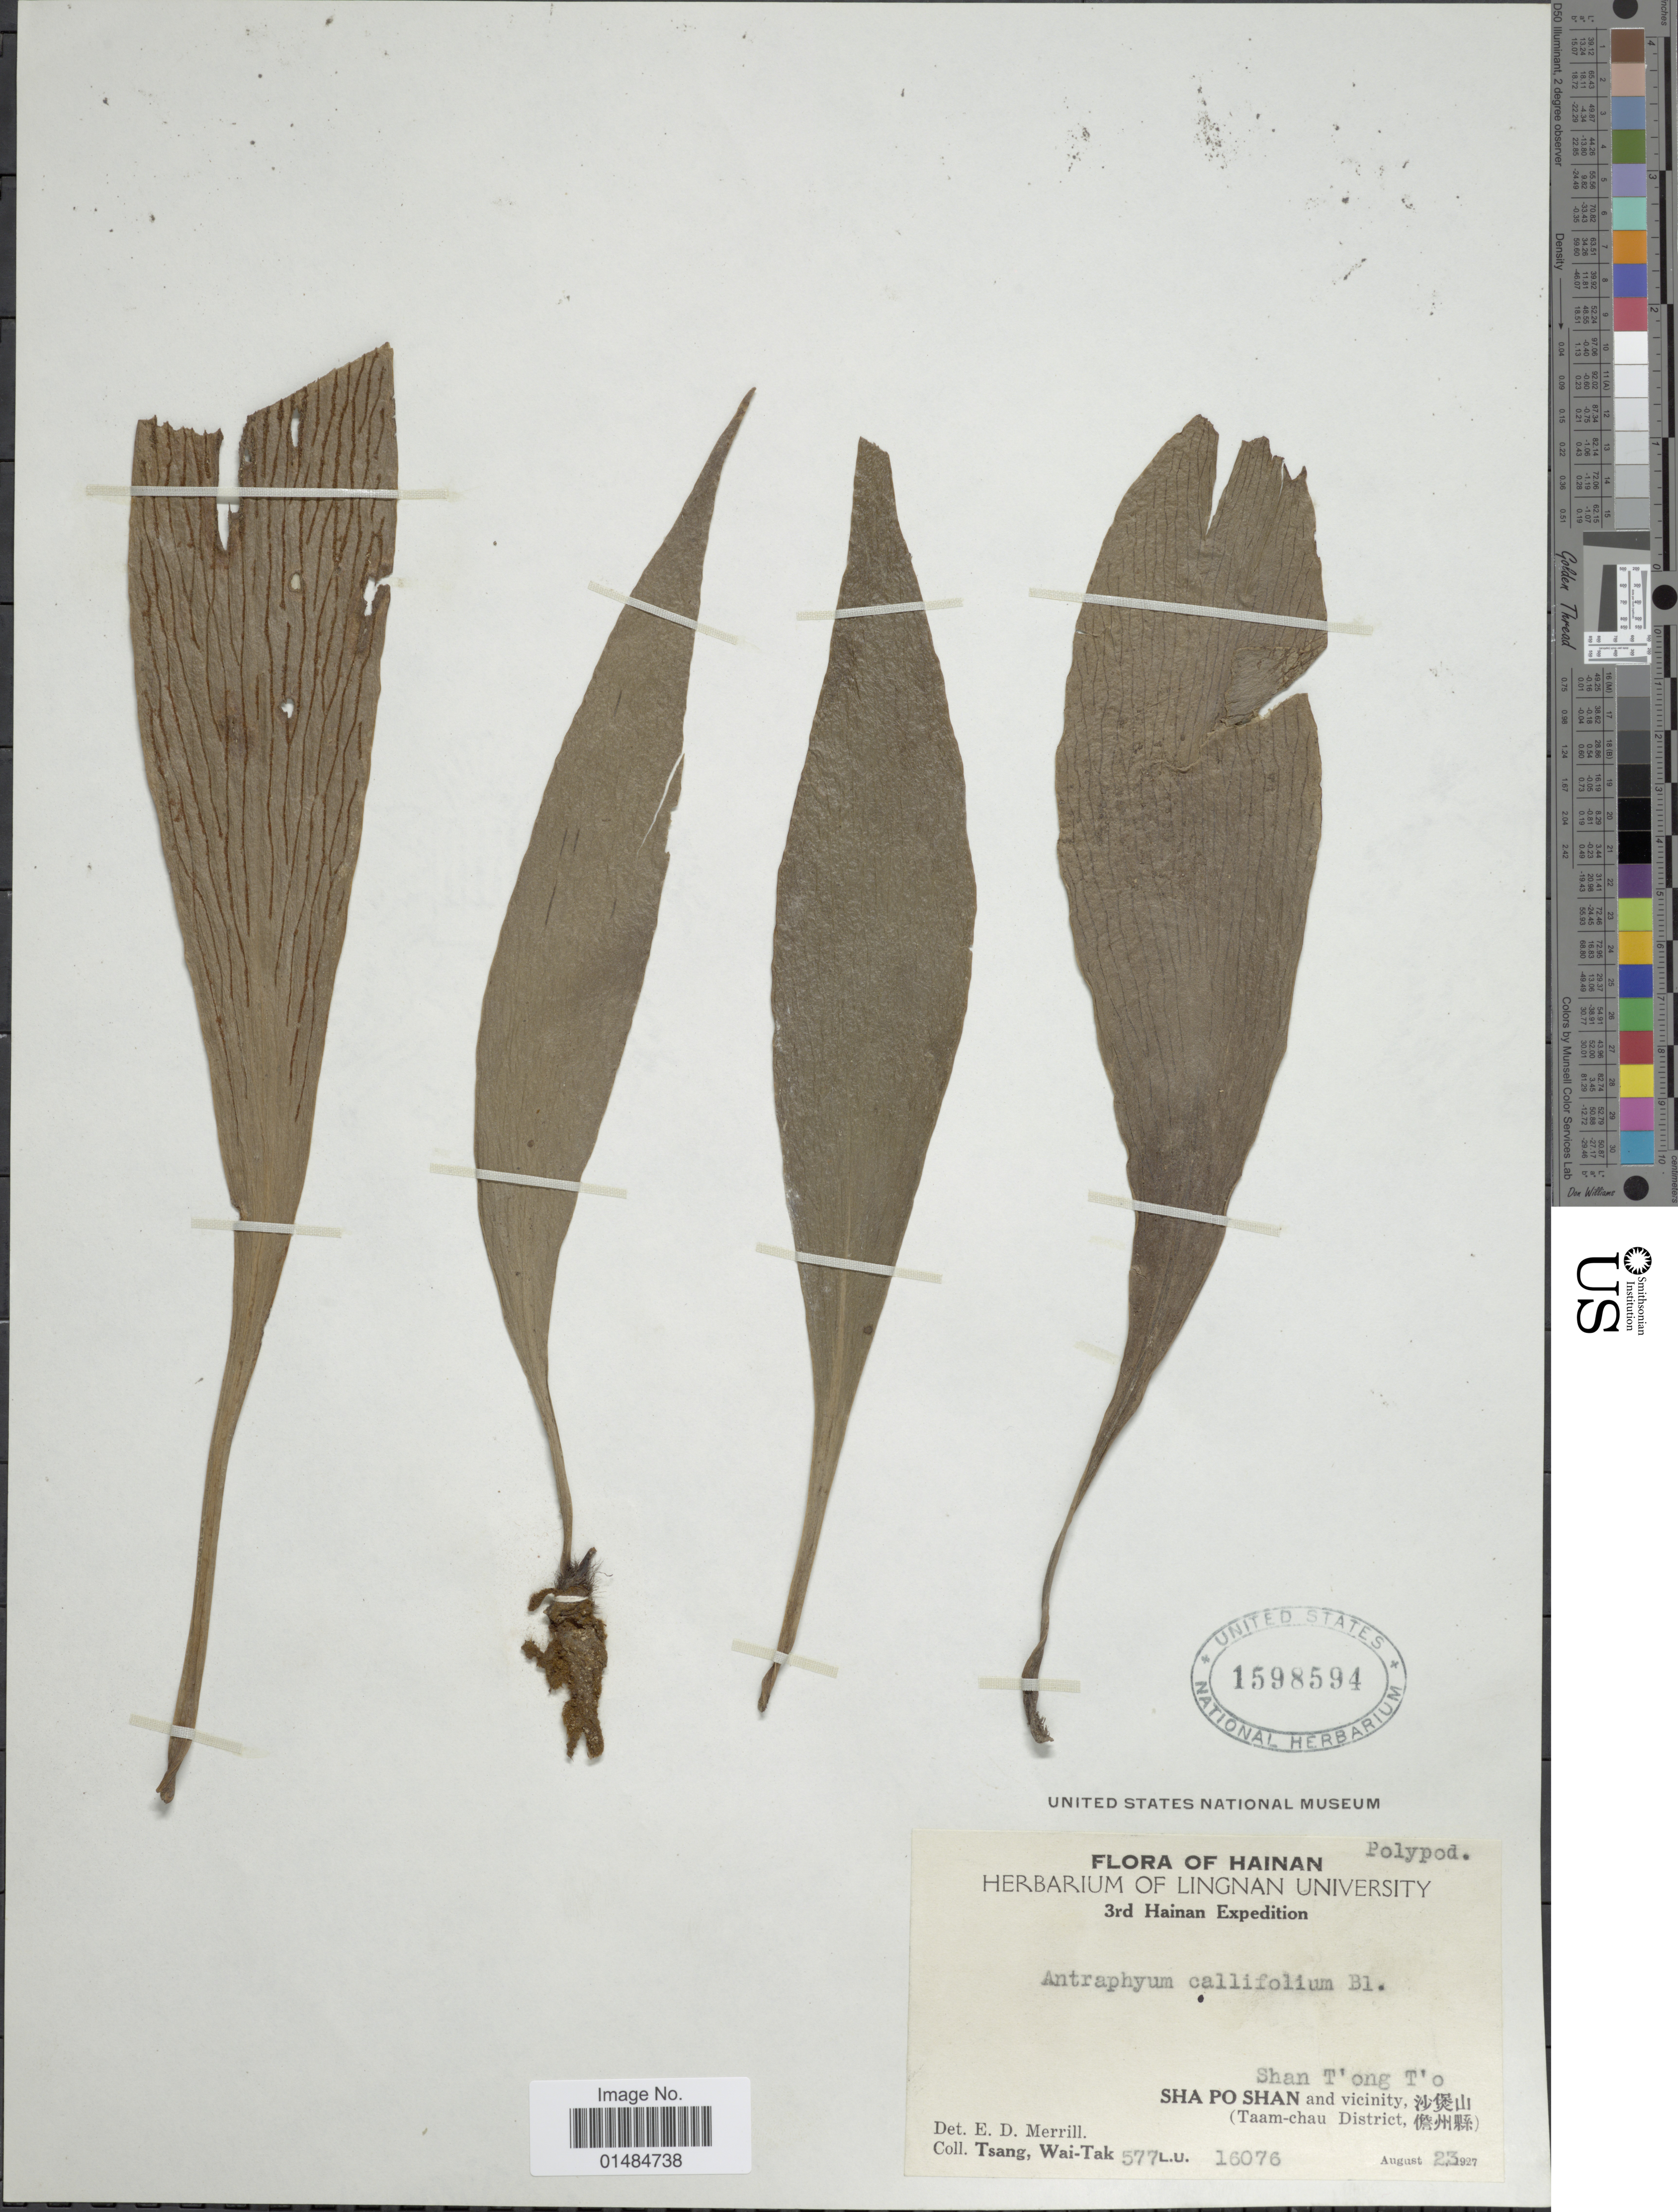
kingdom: Plantae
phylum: Tracheophyta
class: Polypodiopsida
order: Polypodiales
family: Pteridaceae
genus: Antrophyum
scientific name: Antrophyum callifolium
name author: Blume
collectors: W. T. Tsang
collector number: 577/16076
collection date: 1927-08-23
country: China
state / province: Hainan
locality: haT'ong T'o. Sha Po Shan and vicinity, ( Taam-chau District,)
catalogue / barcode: US 1598594